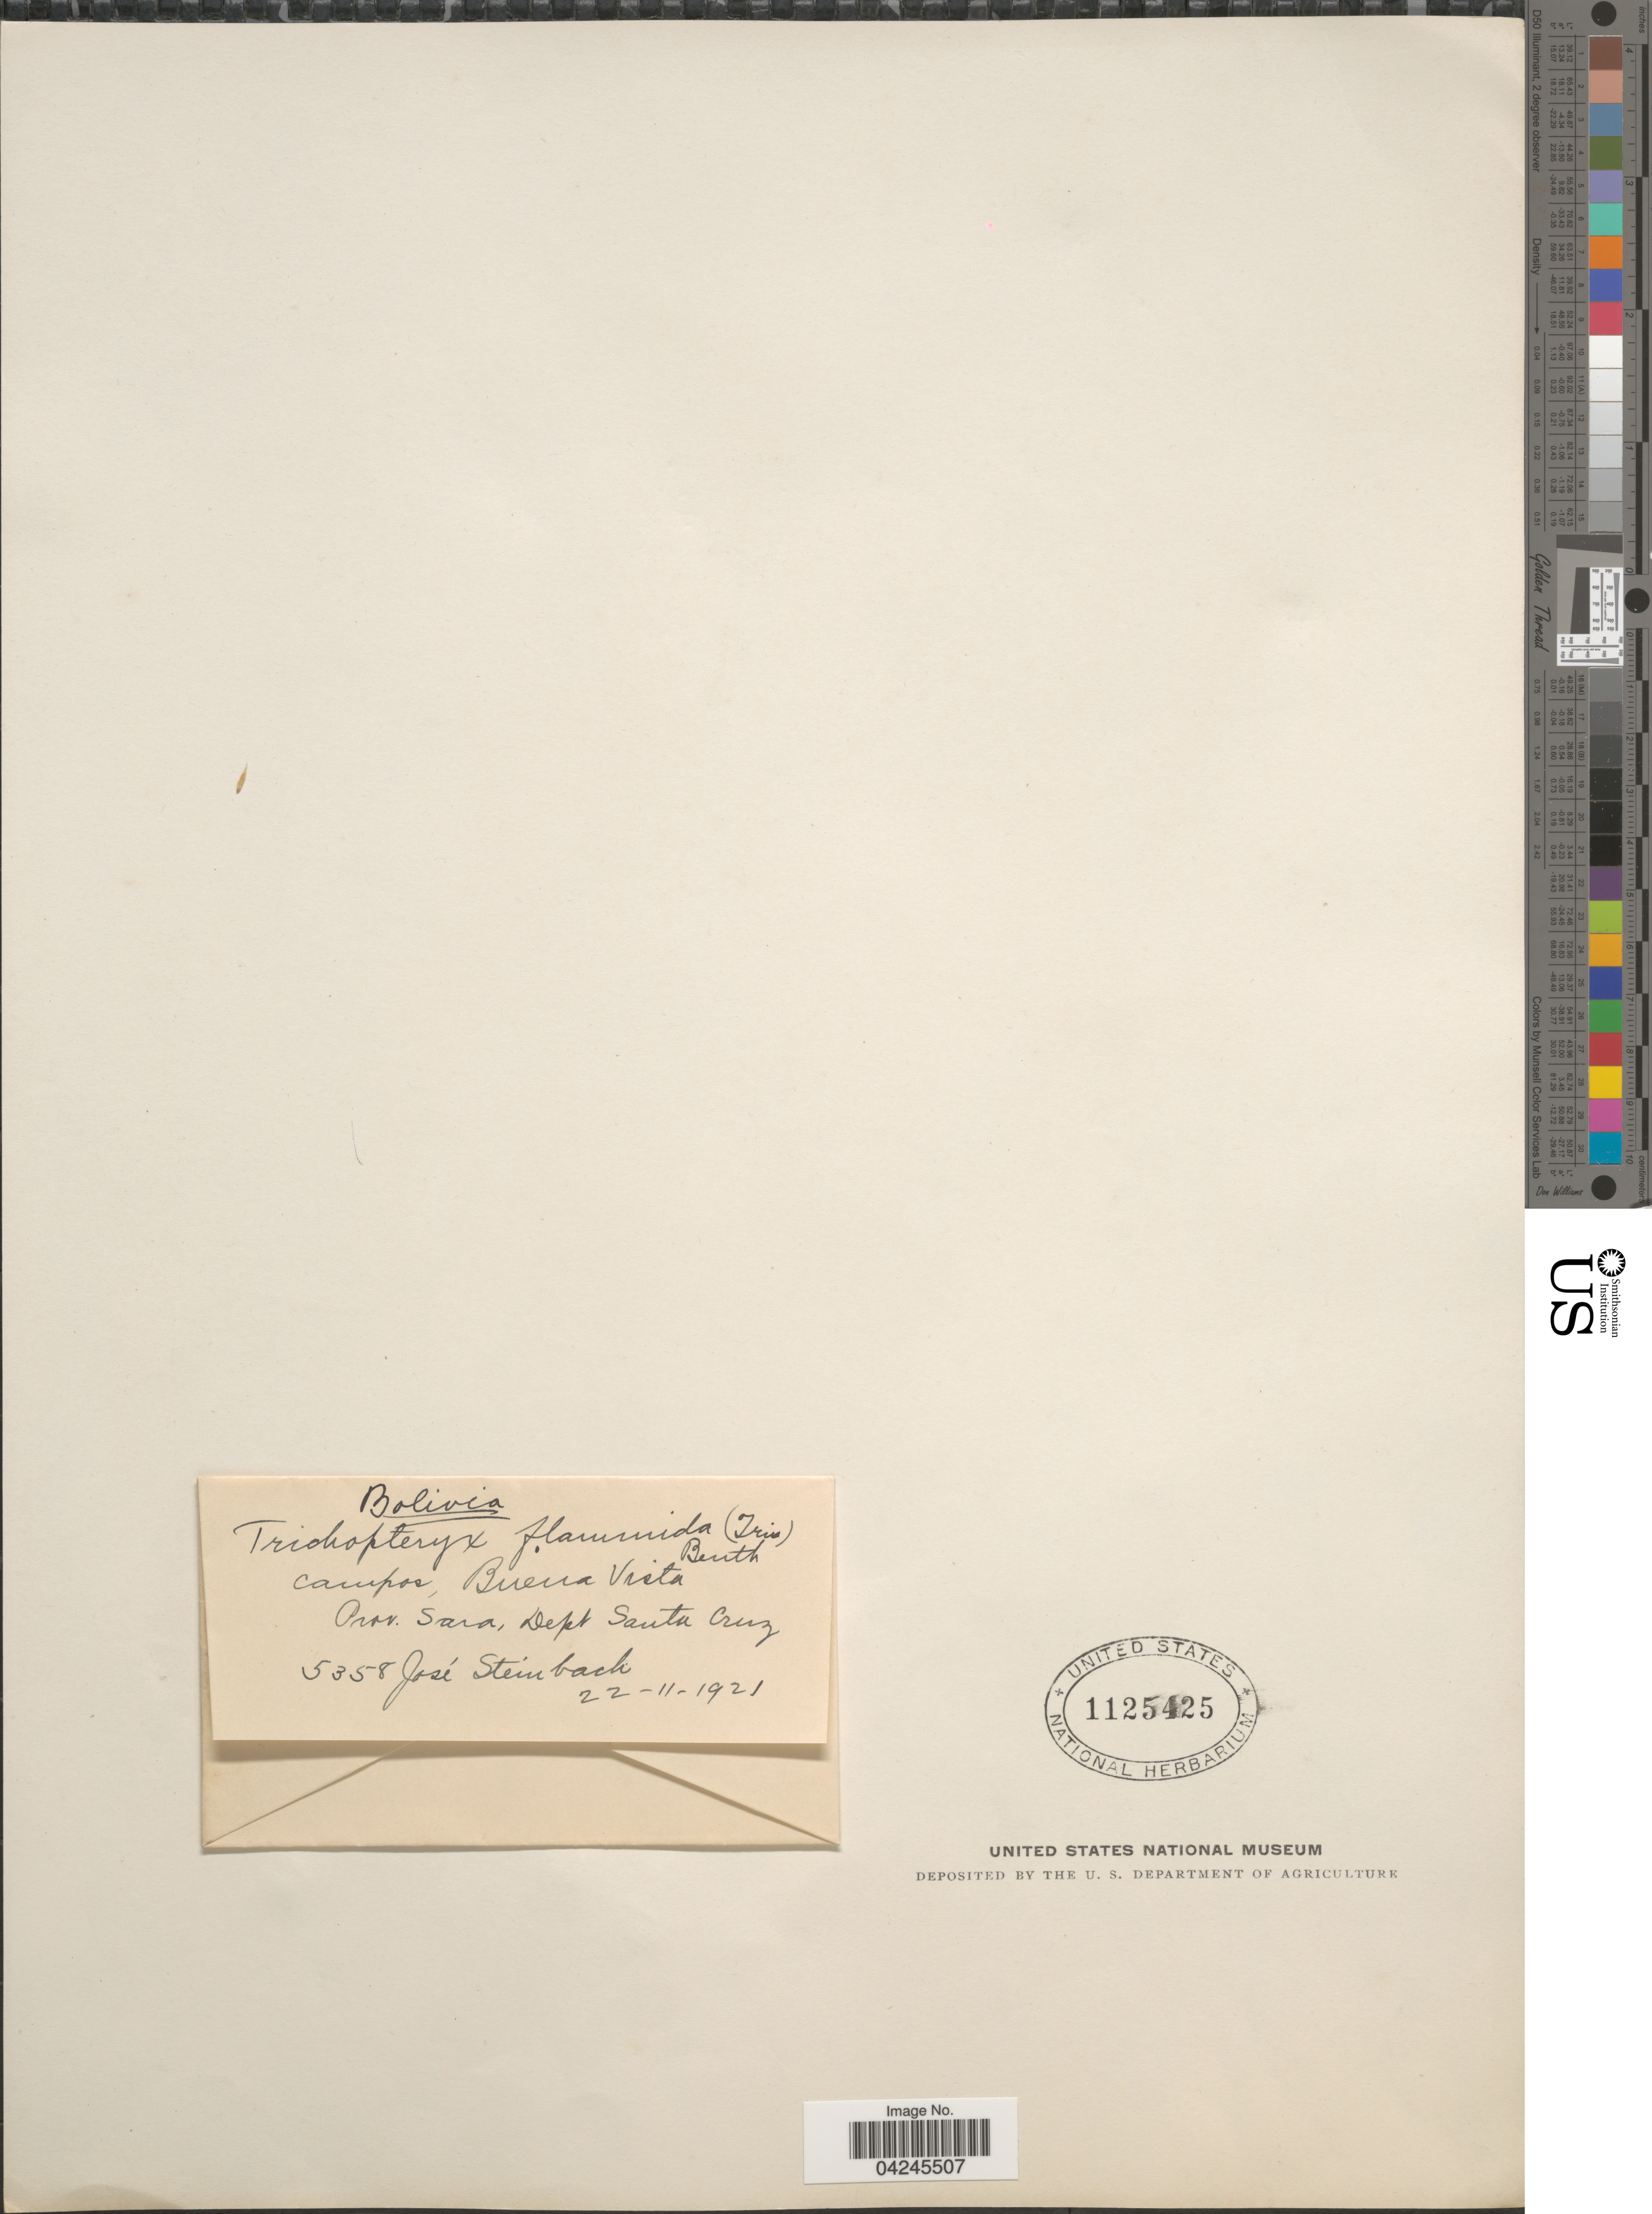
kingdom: Plantae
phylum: Tracheophyta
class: Liliopsida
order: Poales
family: Poaceae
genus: Loudetia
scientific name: Loudetia flammida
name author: (Trin.) C. E. Hubb.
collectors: J. Steinbach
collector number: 5358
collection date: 1921-11-22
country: Bolivia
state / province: Santa Cruz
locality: Campos, Buena Vista. Prov. Sara, Dept Santa Cruz.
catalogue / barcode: US 1125425